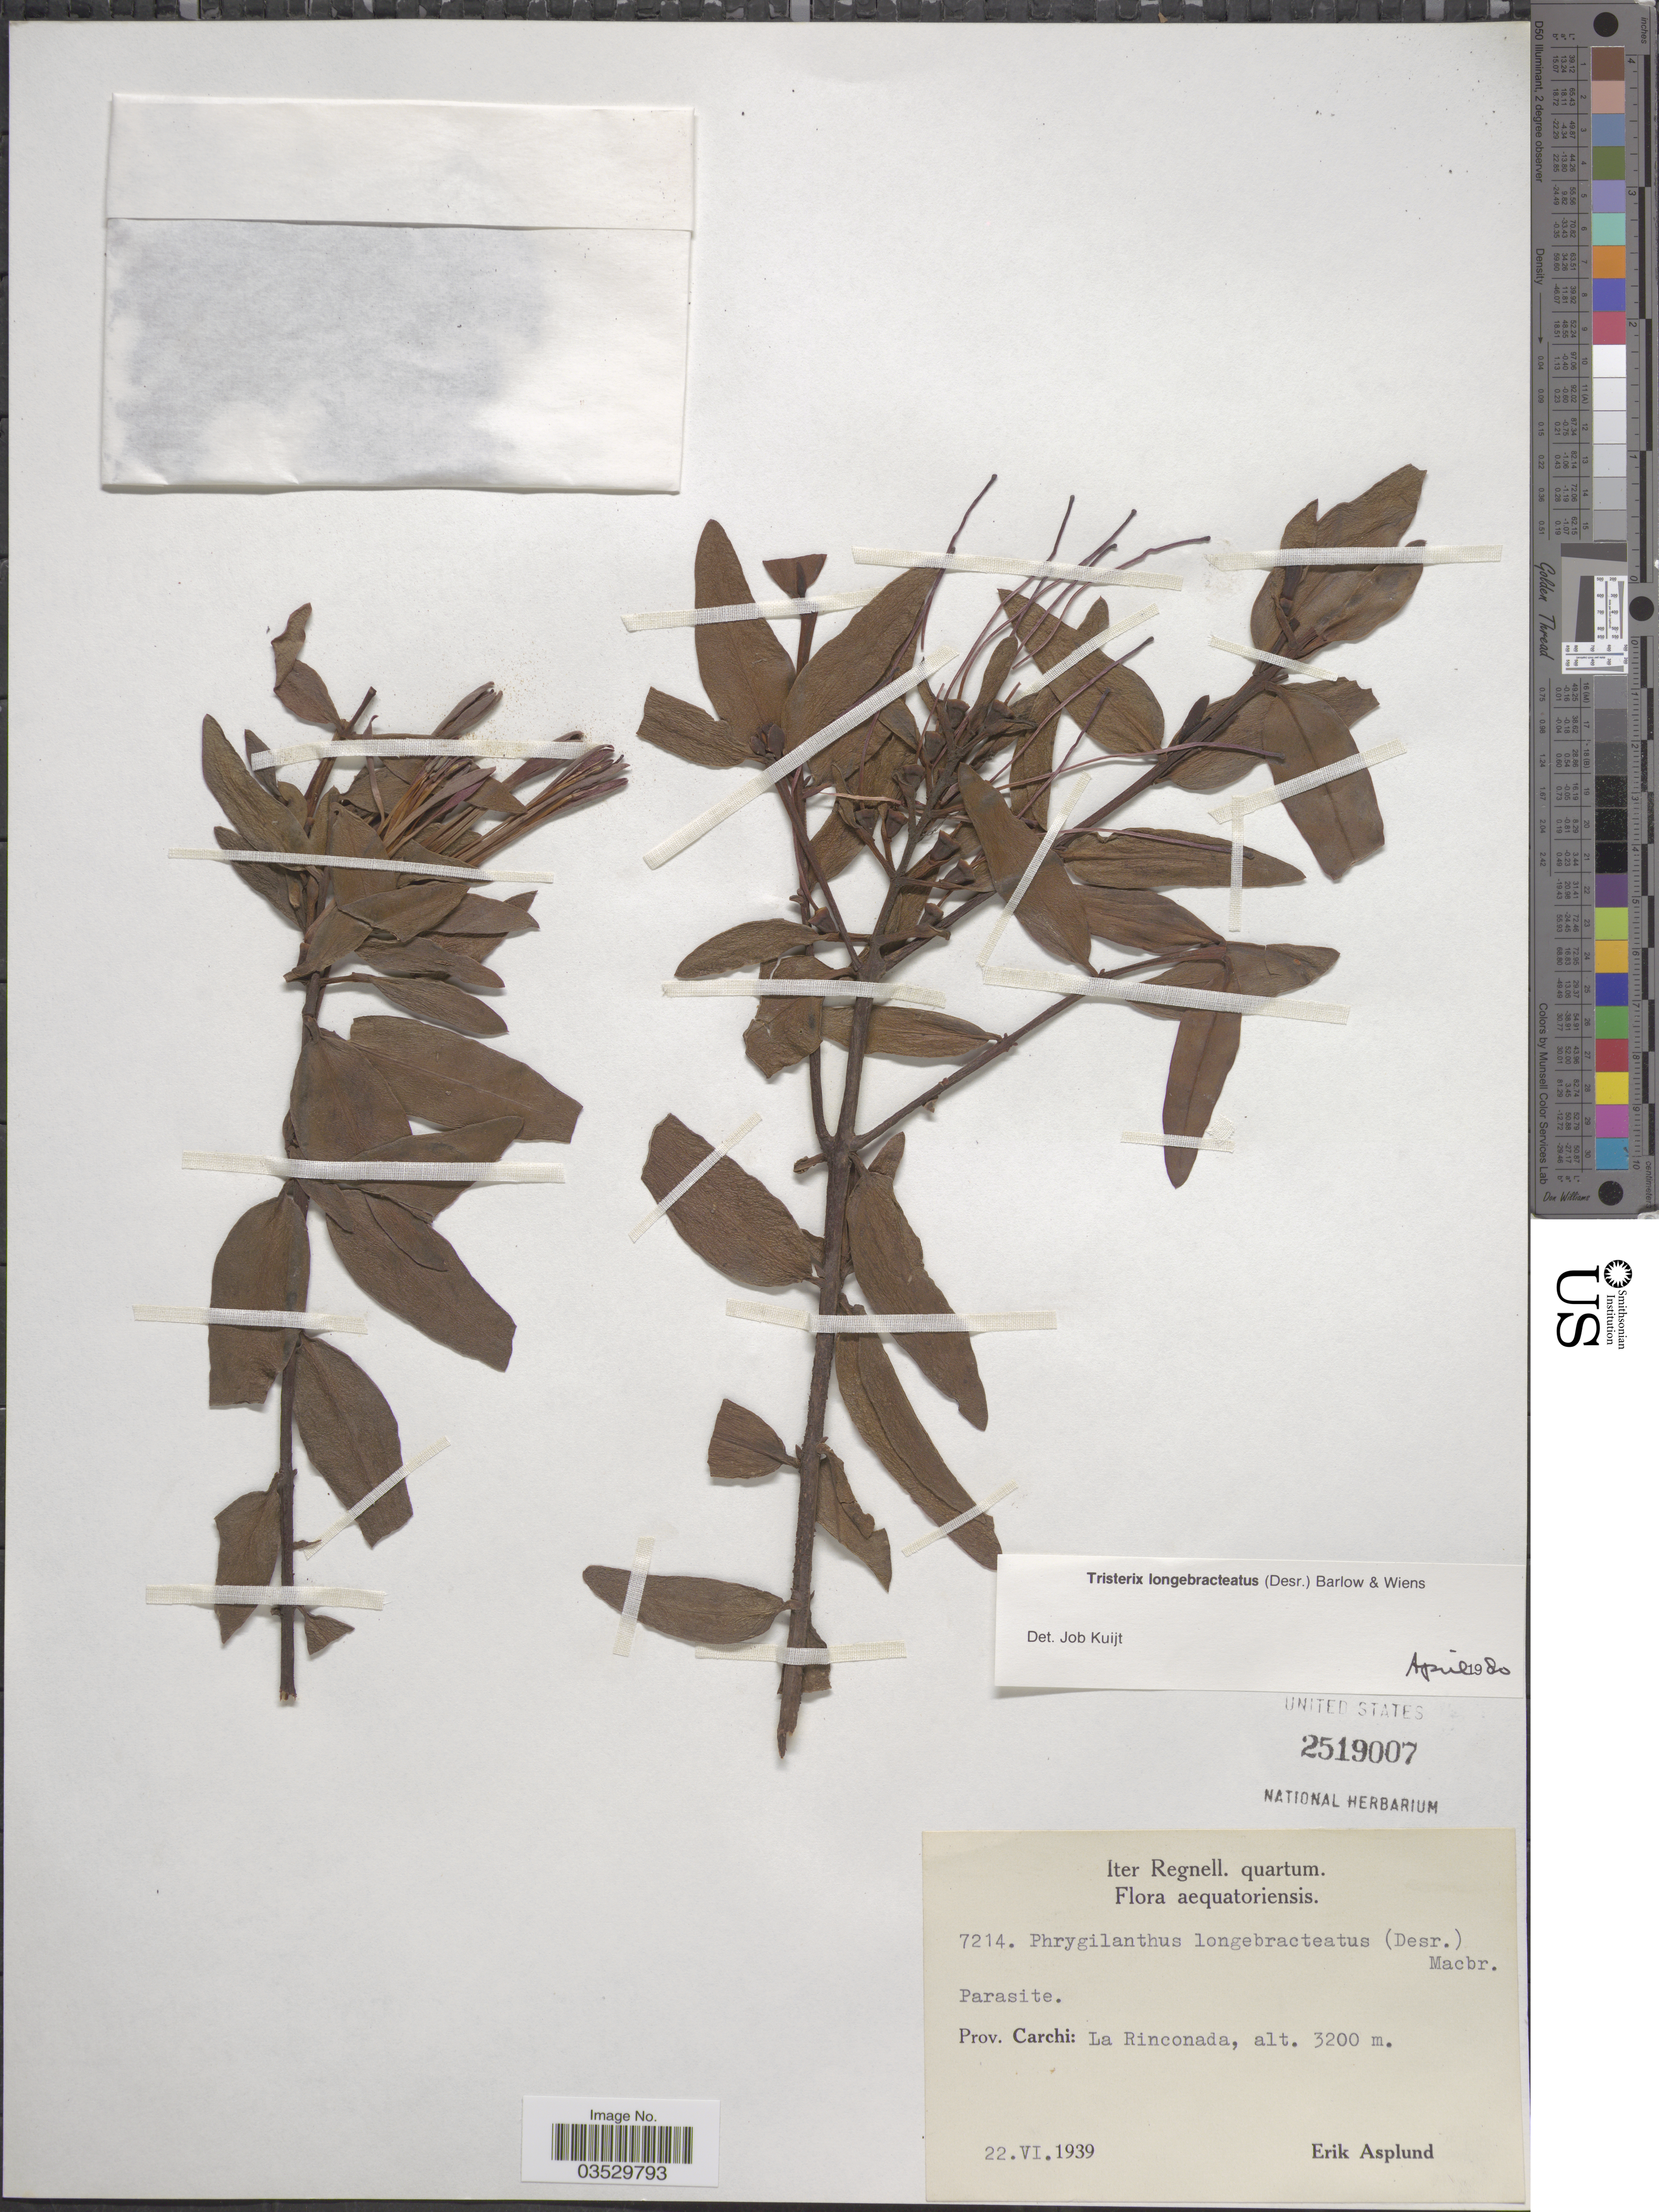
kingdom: Plantae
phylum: Tracheophyta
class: Magnoliopsida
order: Santalales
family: Loranthaceae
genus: Tristerix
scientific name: Tristerix longebracteatus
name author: (Desr.) Bart. & Wiens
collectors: E. Asplund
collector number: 7214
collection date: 1939-06-22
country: Ecuador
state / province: Carchi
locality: La Rinconada.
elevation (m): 3200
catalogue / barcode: US 2519007